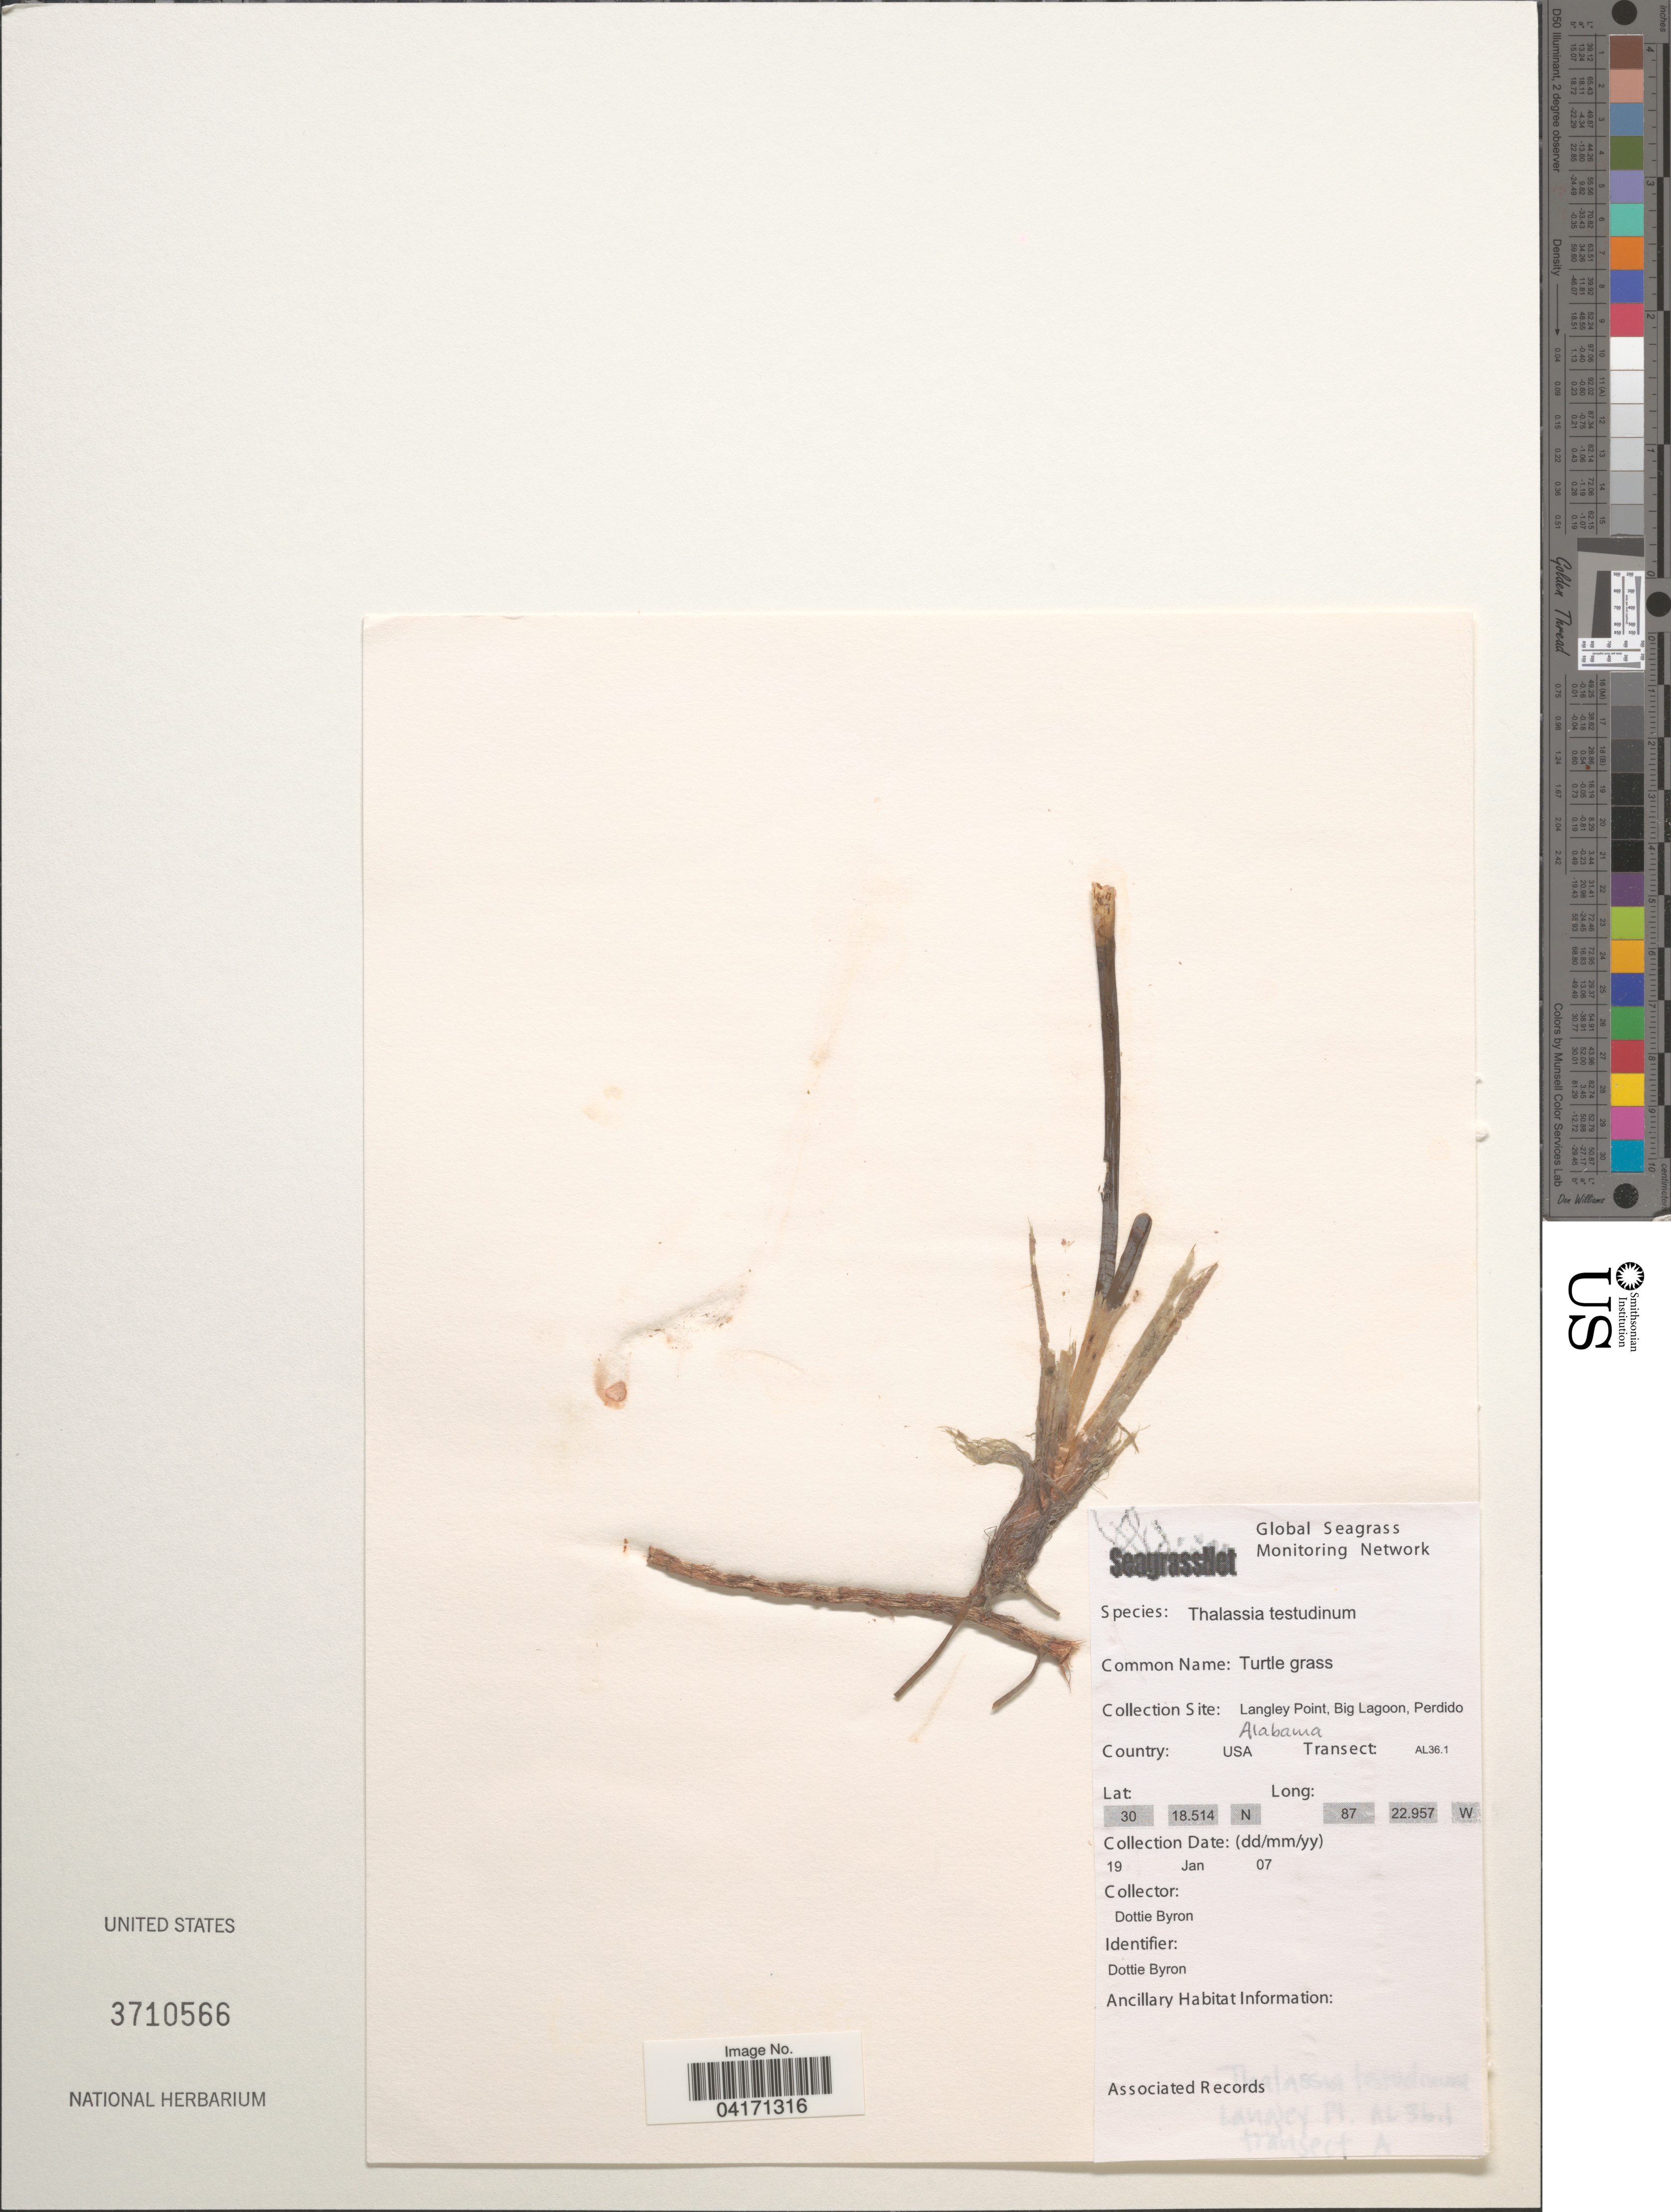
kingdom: Plantae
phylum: Tracheophyta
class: Liliopsida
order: Alismatales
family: Hydrocharitaceae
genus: Thalassia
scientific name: Thalassia testudinum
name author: Banks & Sol. ex K.D. Koenig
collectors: D. Byron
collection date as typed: Transcribed d/m/y: 19/1/7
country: United States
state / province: Alabama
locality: Langley Point, Big Lagoon, Perdido. Transect: AL36.1.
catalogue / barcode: US 3710566